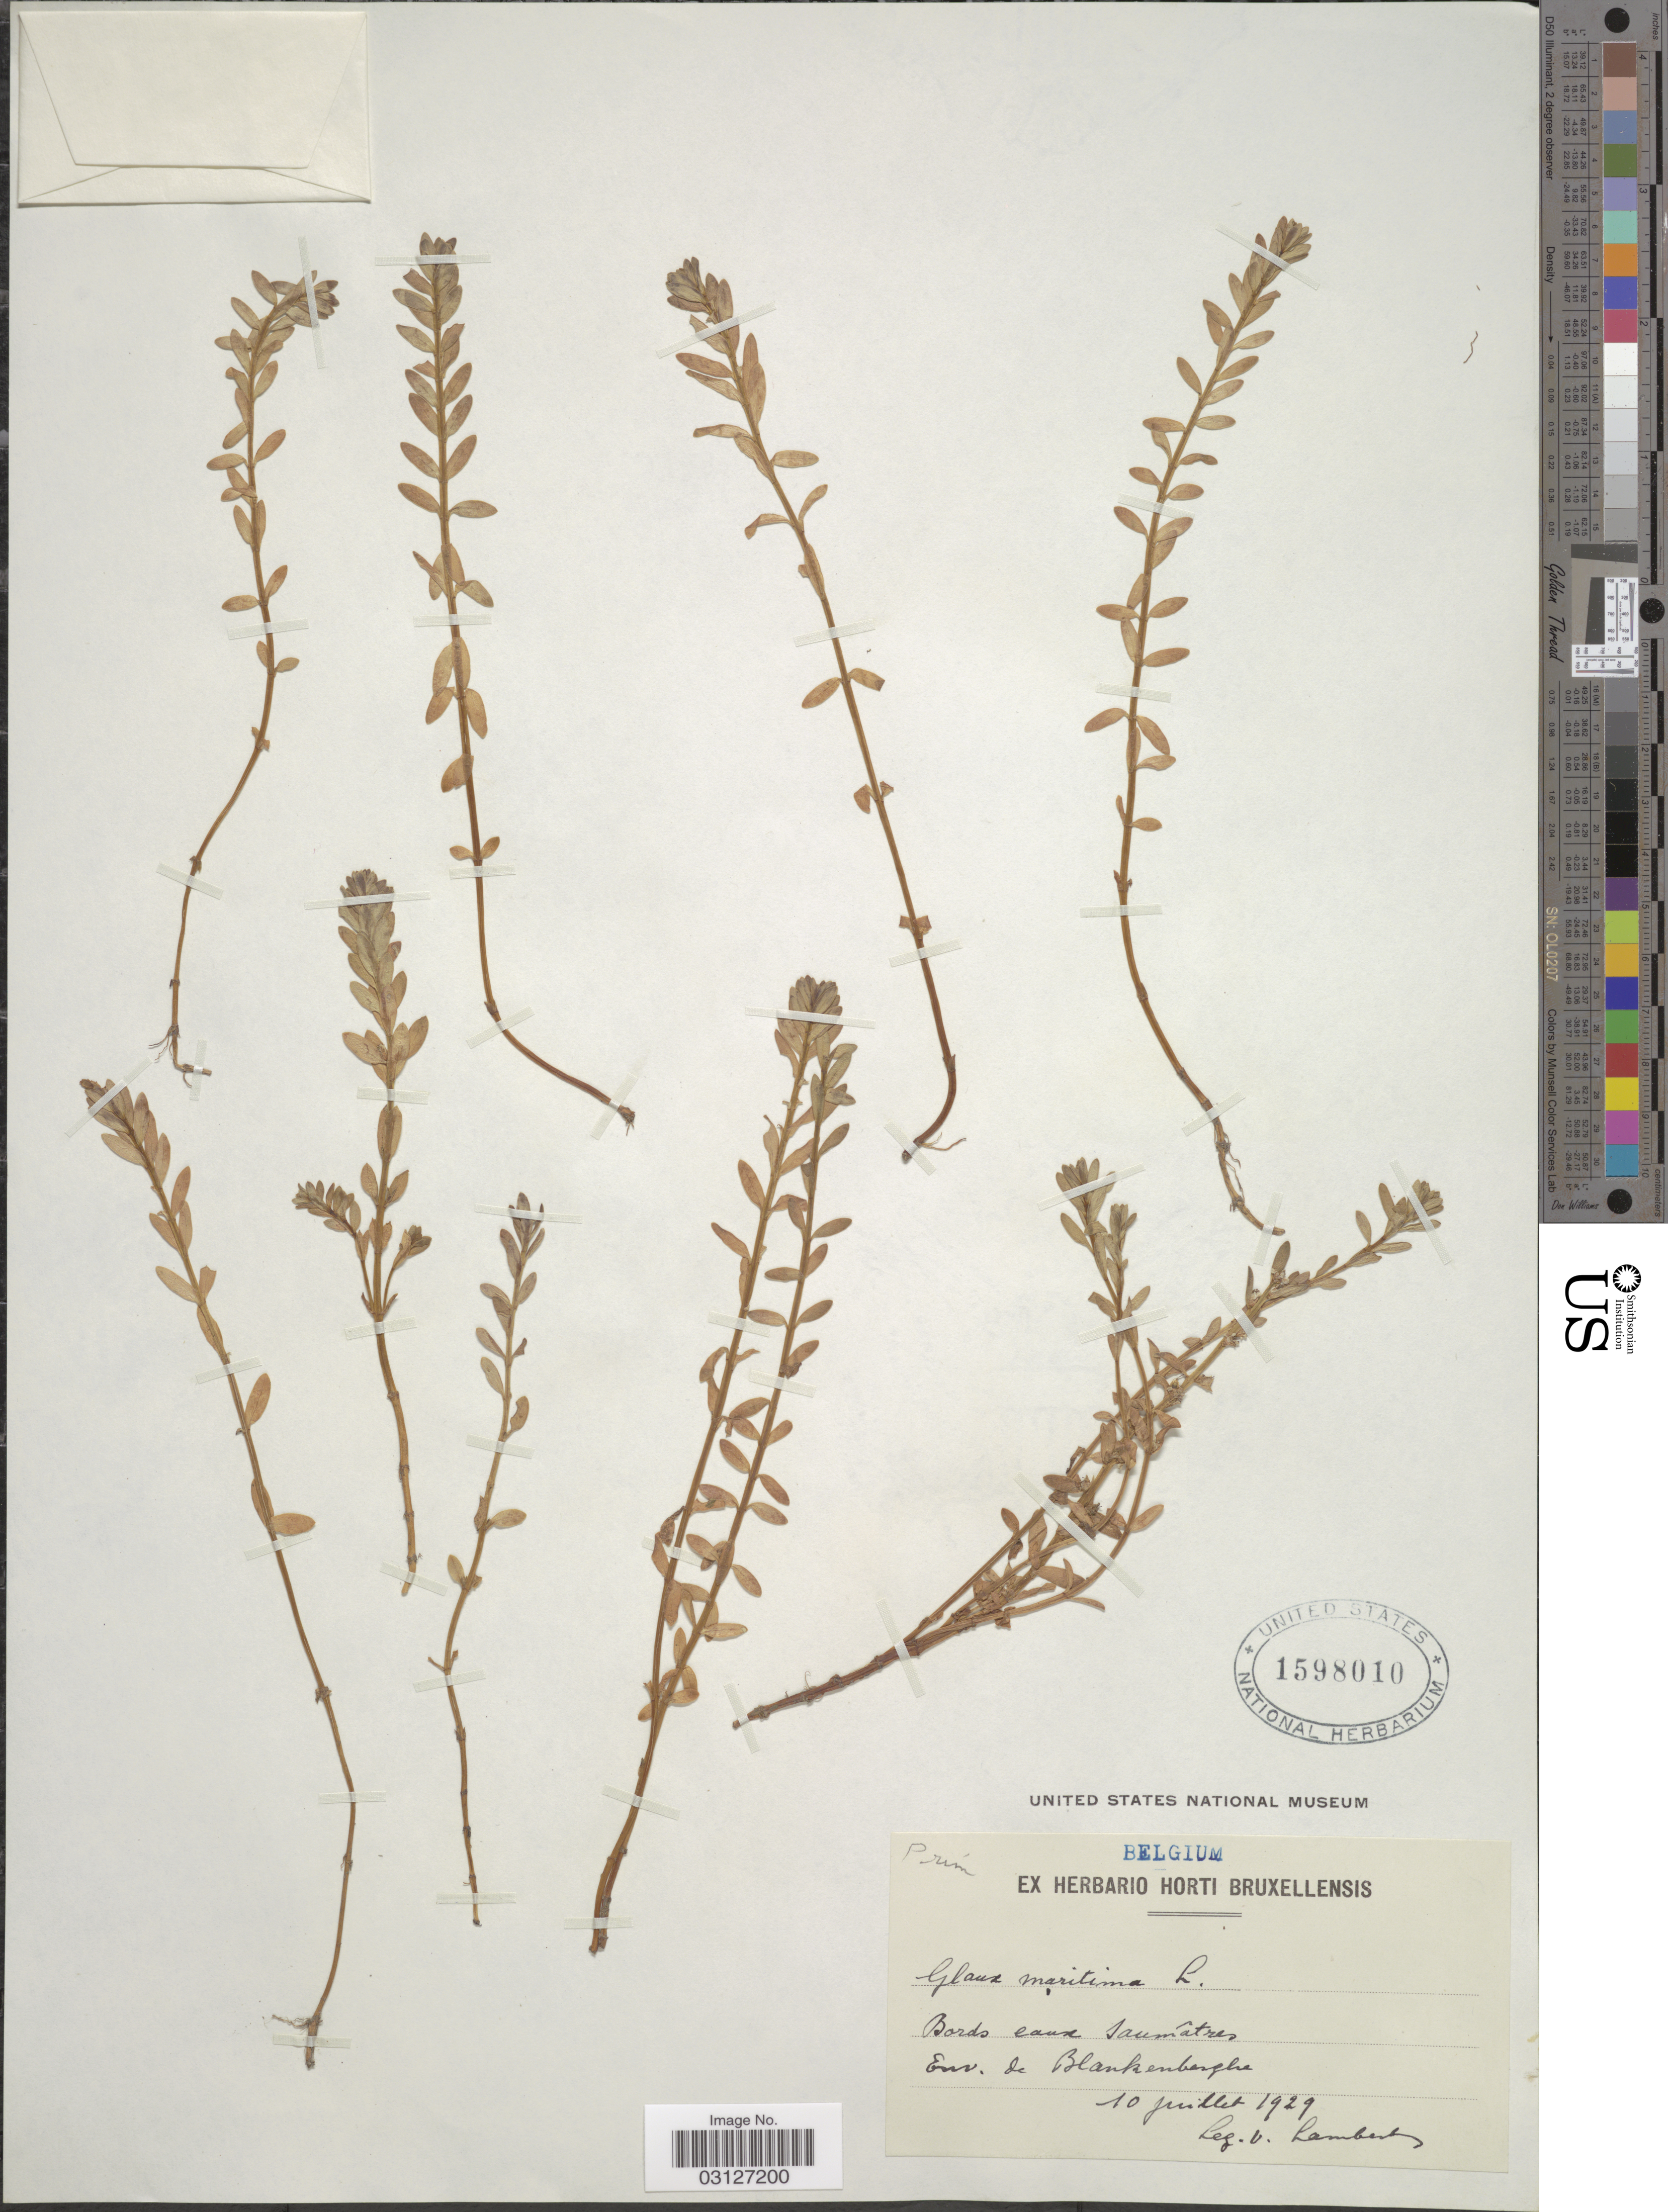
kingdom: Plantae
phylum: Tracheophyta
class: Magnoliopsida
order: Ericales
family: Primulaceae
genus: Glaux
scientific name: Glaux maritima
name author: L.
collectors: V. Lambert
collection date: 1929-07-10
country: Belgium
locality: Bords eaux Saumâtres, Env. de Blankenberghe.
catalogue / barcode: US 1598010